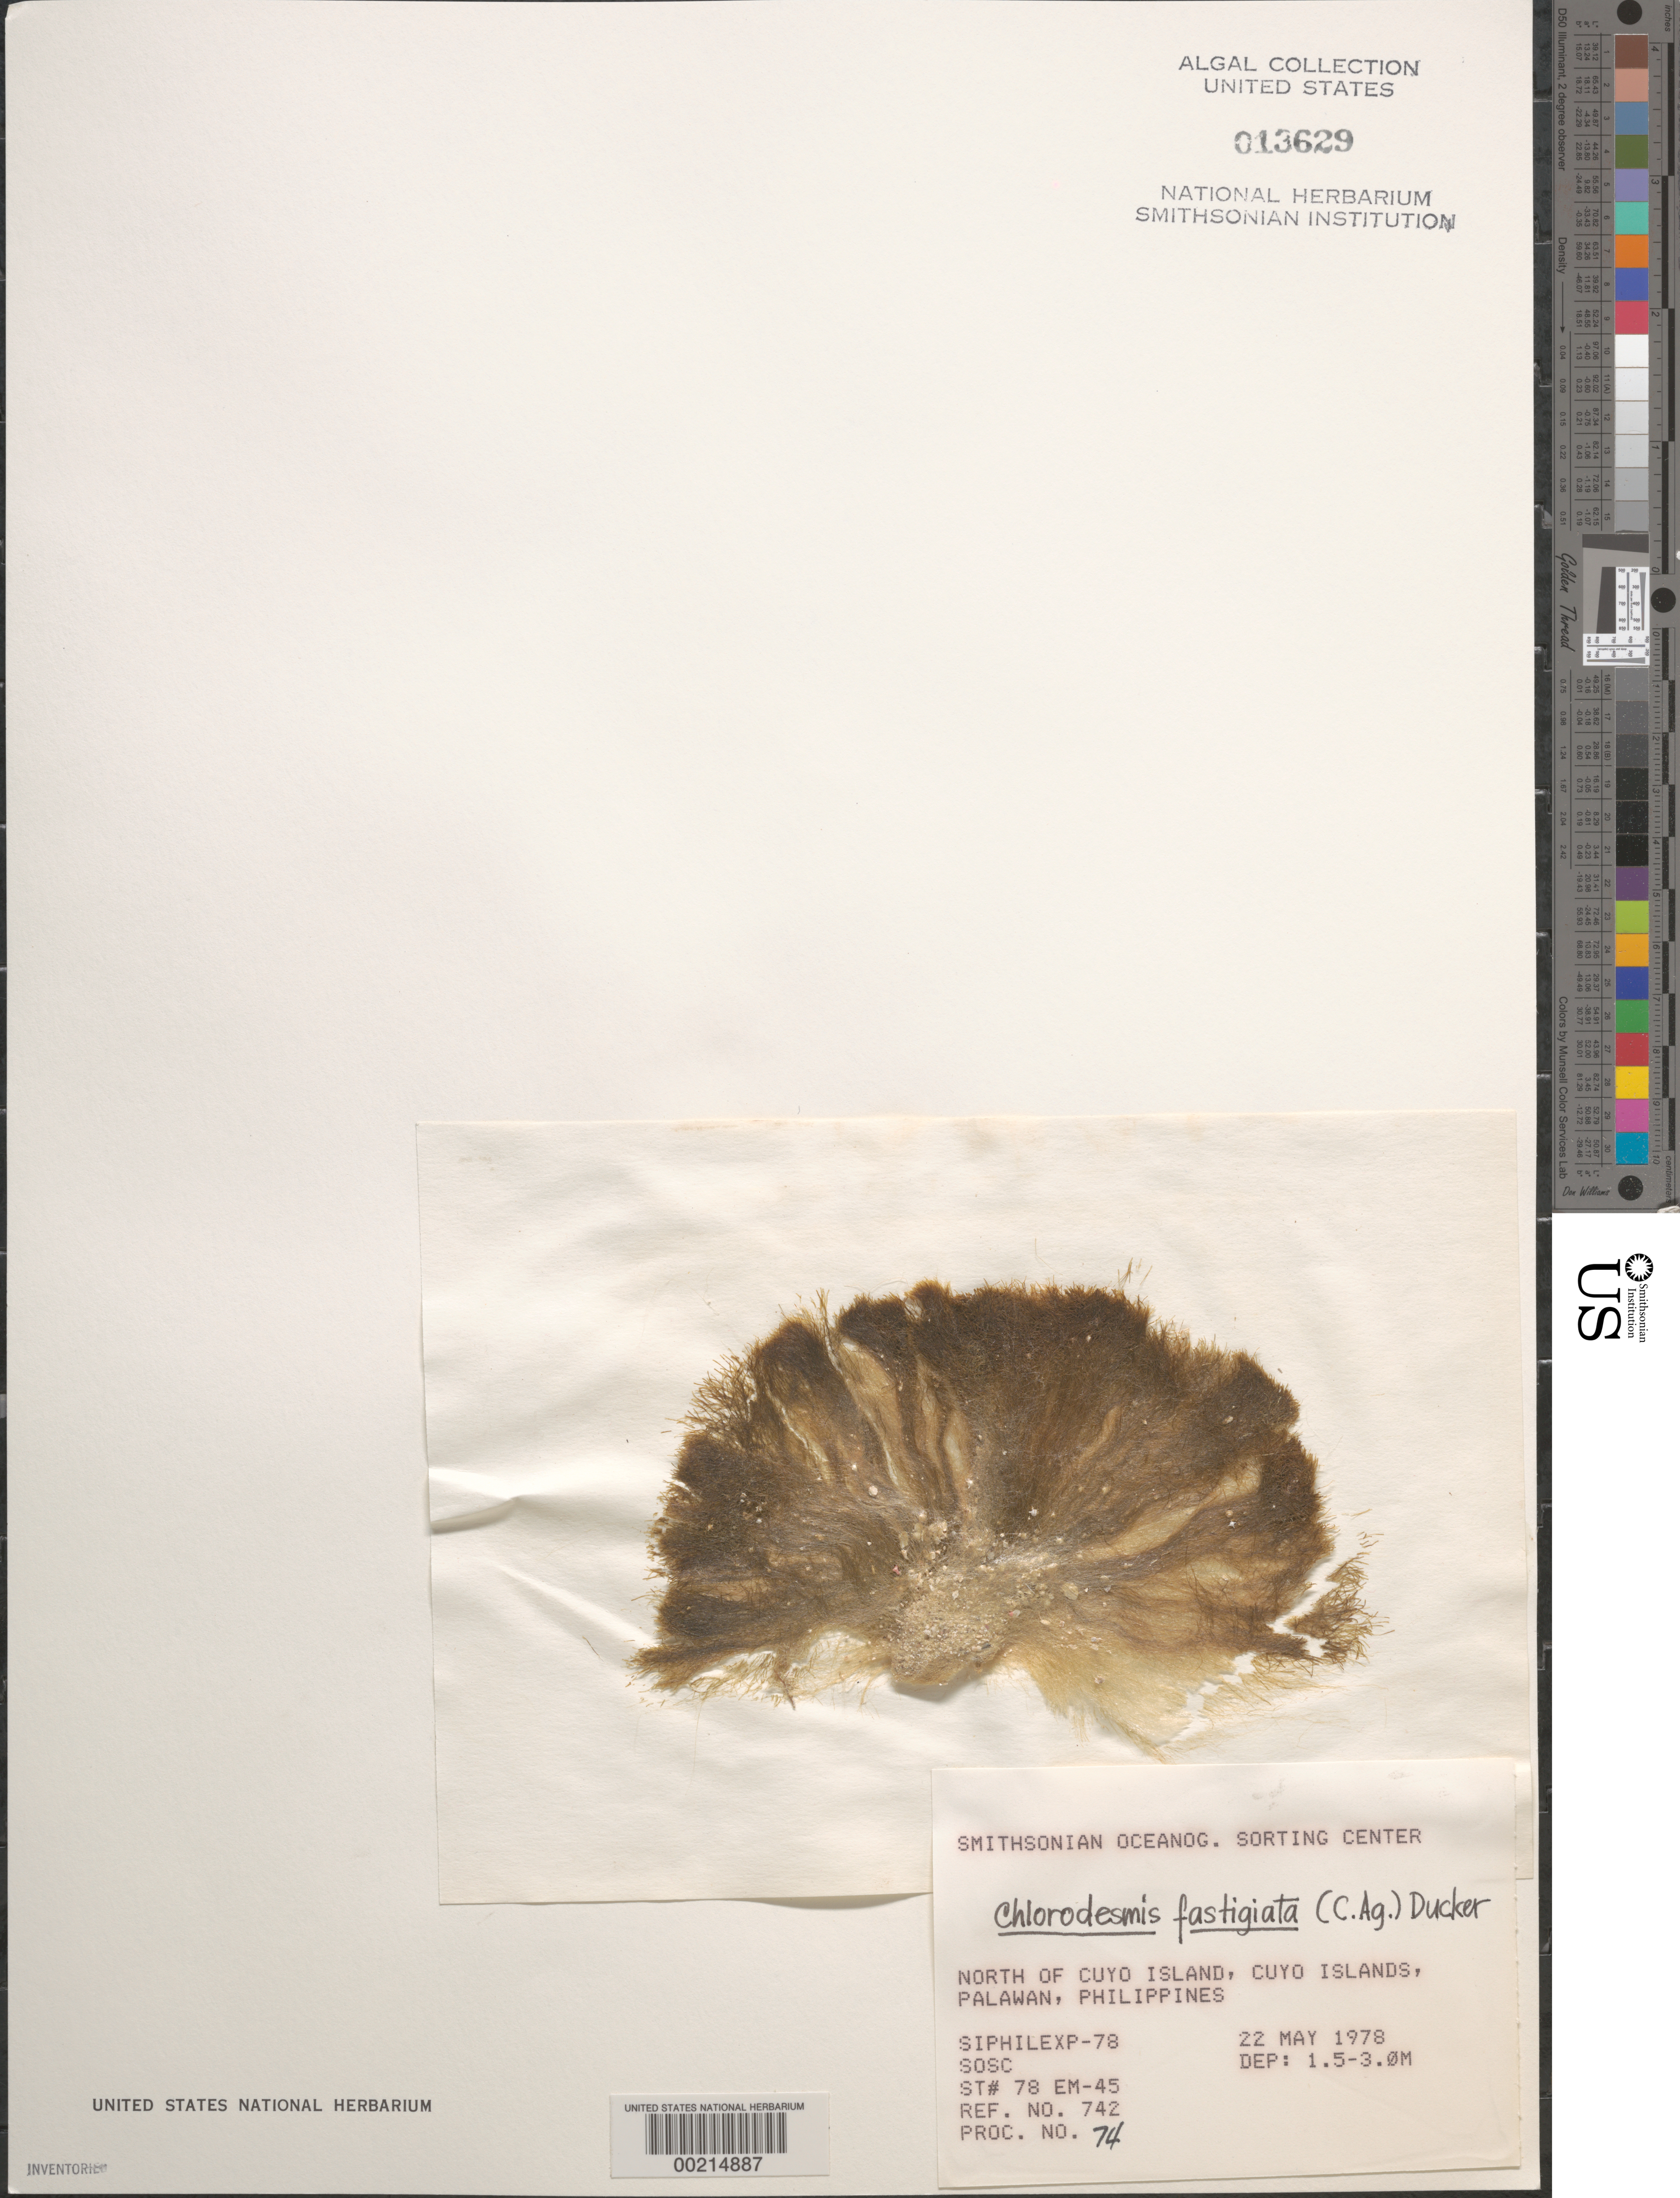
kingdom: Plantae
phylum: Chlorophyta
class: Ulvophyceae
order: Bryopsidales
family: Udoteaceae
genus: Chlorodesmis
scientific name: Chlorodesmis fastigiata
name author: (C. Agardh) S.C. Ducker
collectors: SOSC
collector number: Station 78 Em-45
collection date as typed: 22 May 1978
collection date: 1978-05-22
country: Philippines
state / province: Mimaropa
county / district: Palawan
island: Cuyo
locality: North of Cuyo Island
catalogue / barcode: US 13629